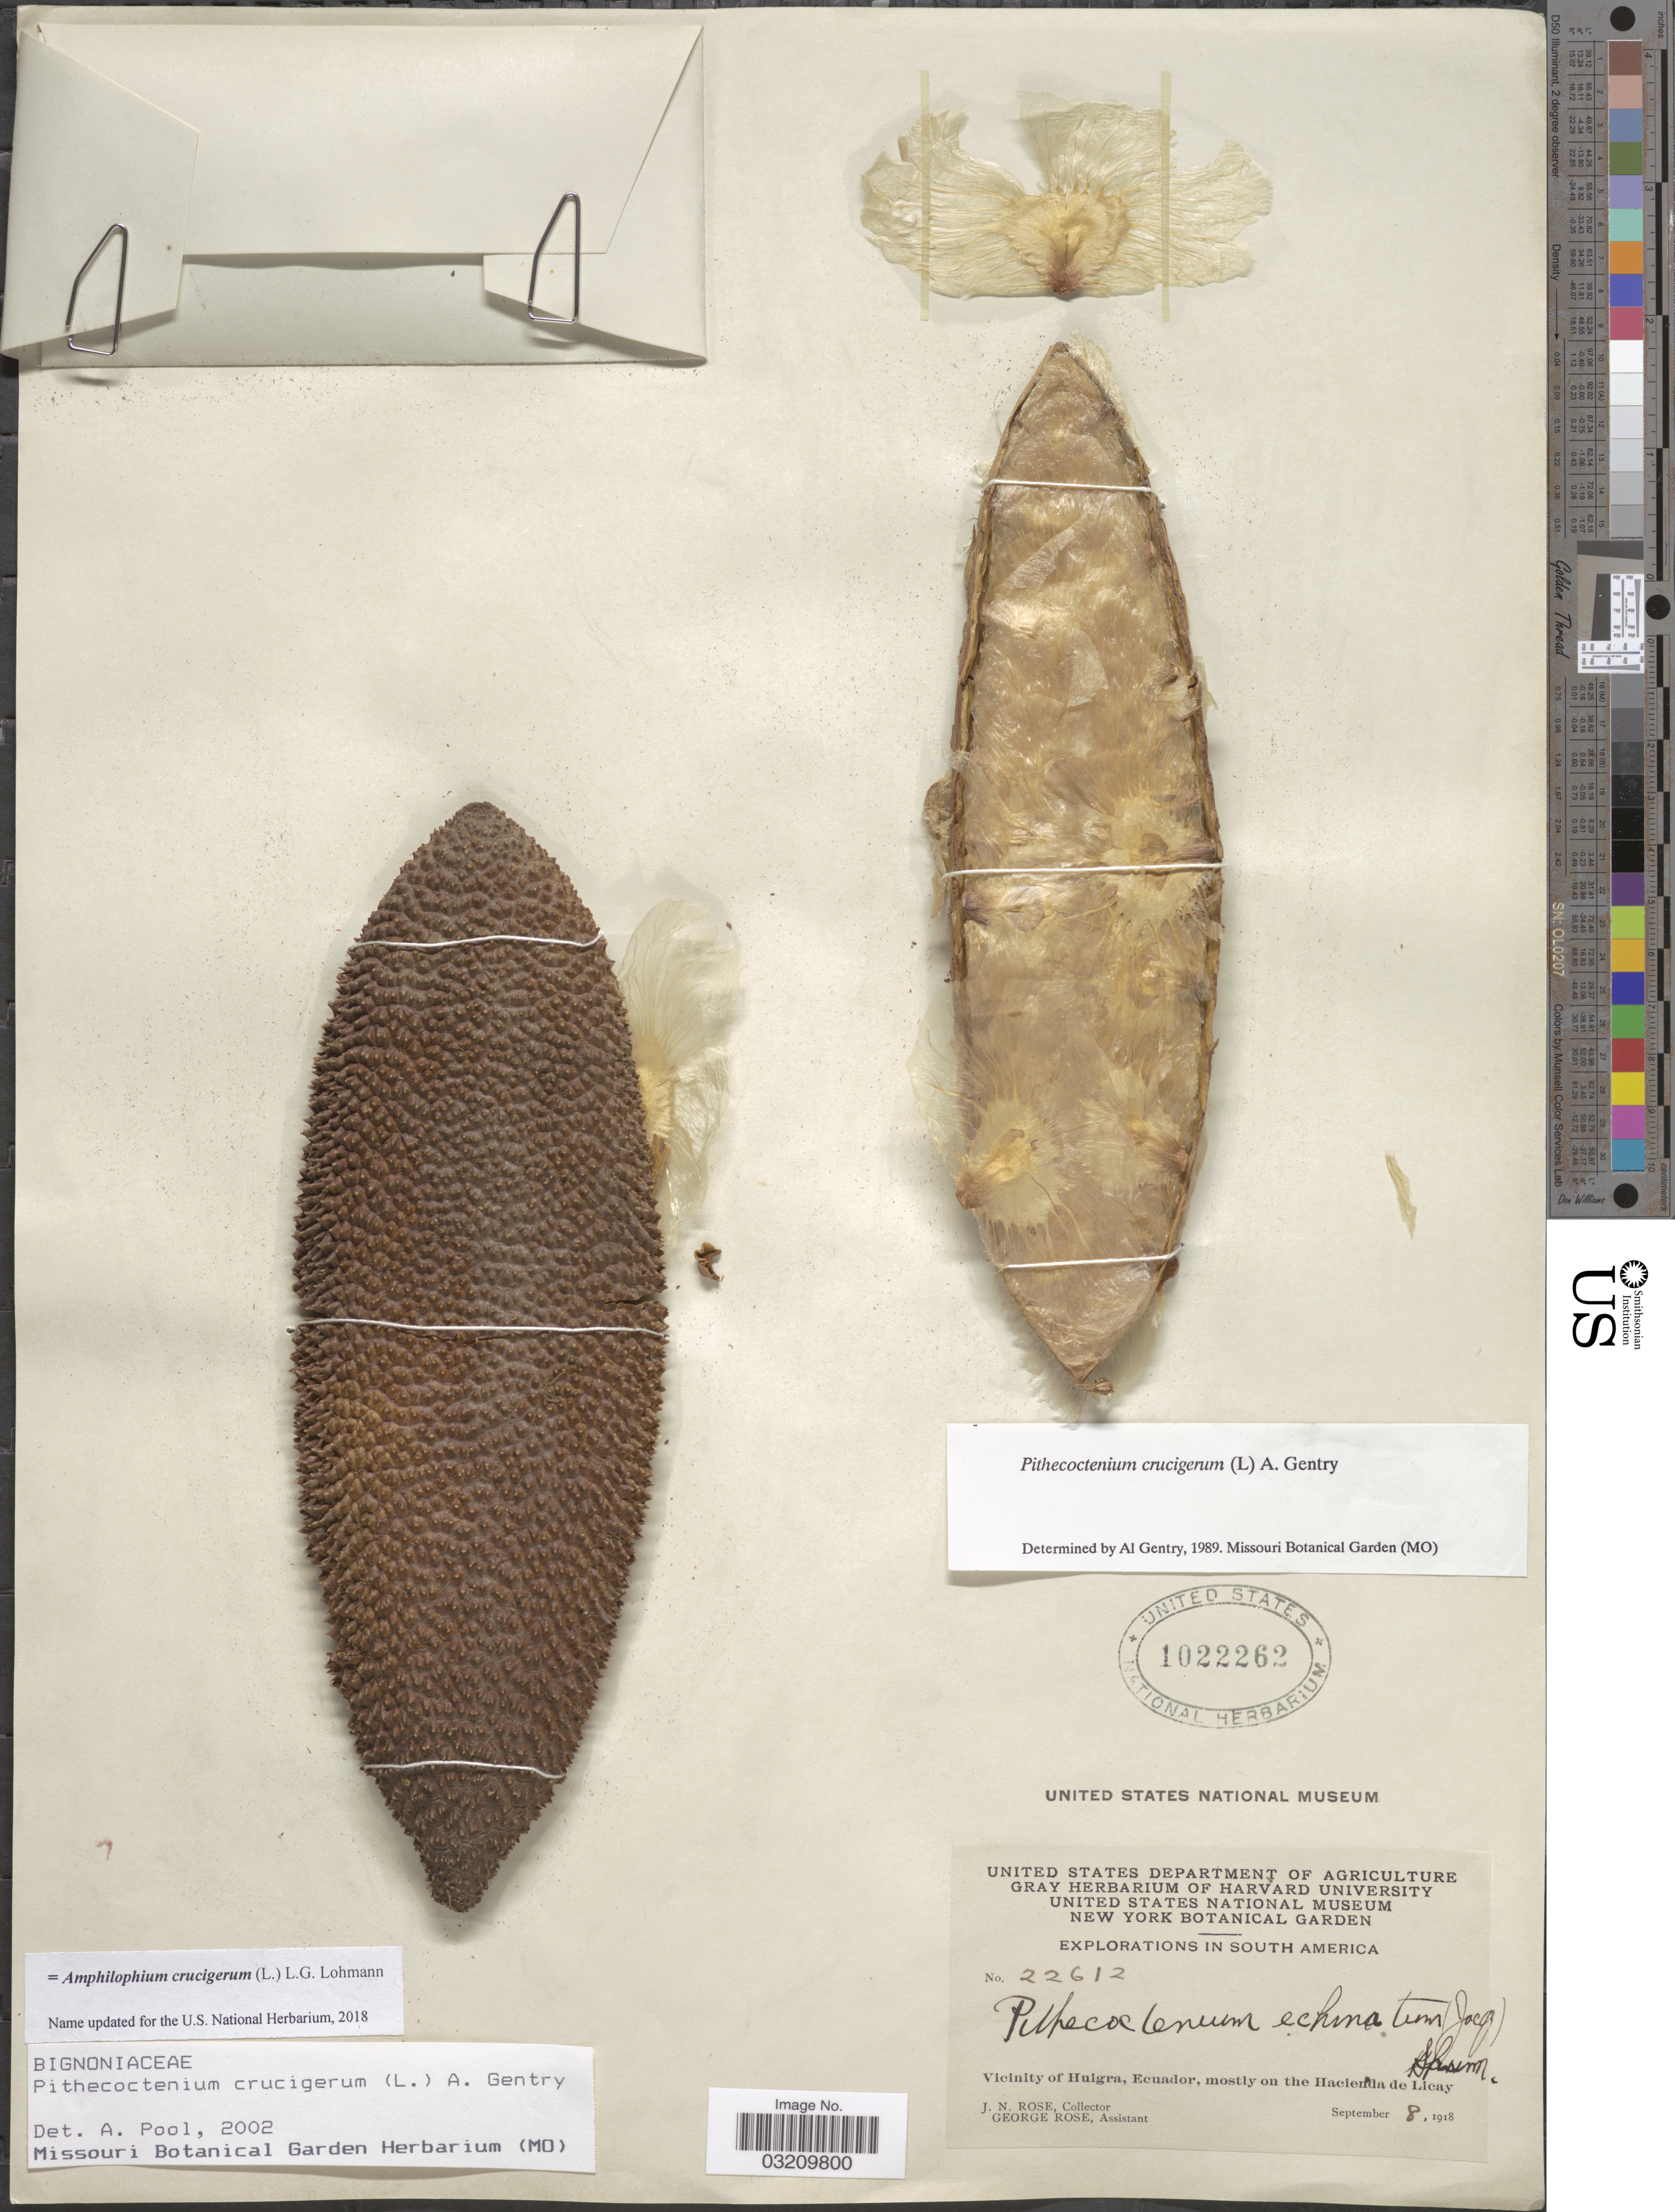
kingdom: Plantae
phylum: Tracheophyta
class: Magnoliopsida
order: Lamiales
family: Bignoniaceae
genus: Amphilophium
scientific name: Amphilophium crucigerum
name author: (L.) L.G. Lohmann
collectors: J. N. Rose & G. Rose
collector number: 22612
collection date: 1918-09-08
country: Ecuador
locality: Vicinity of Huigra, mostly on the Hacienda de Licay.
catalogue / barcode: US 1022262